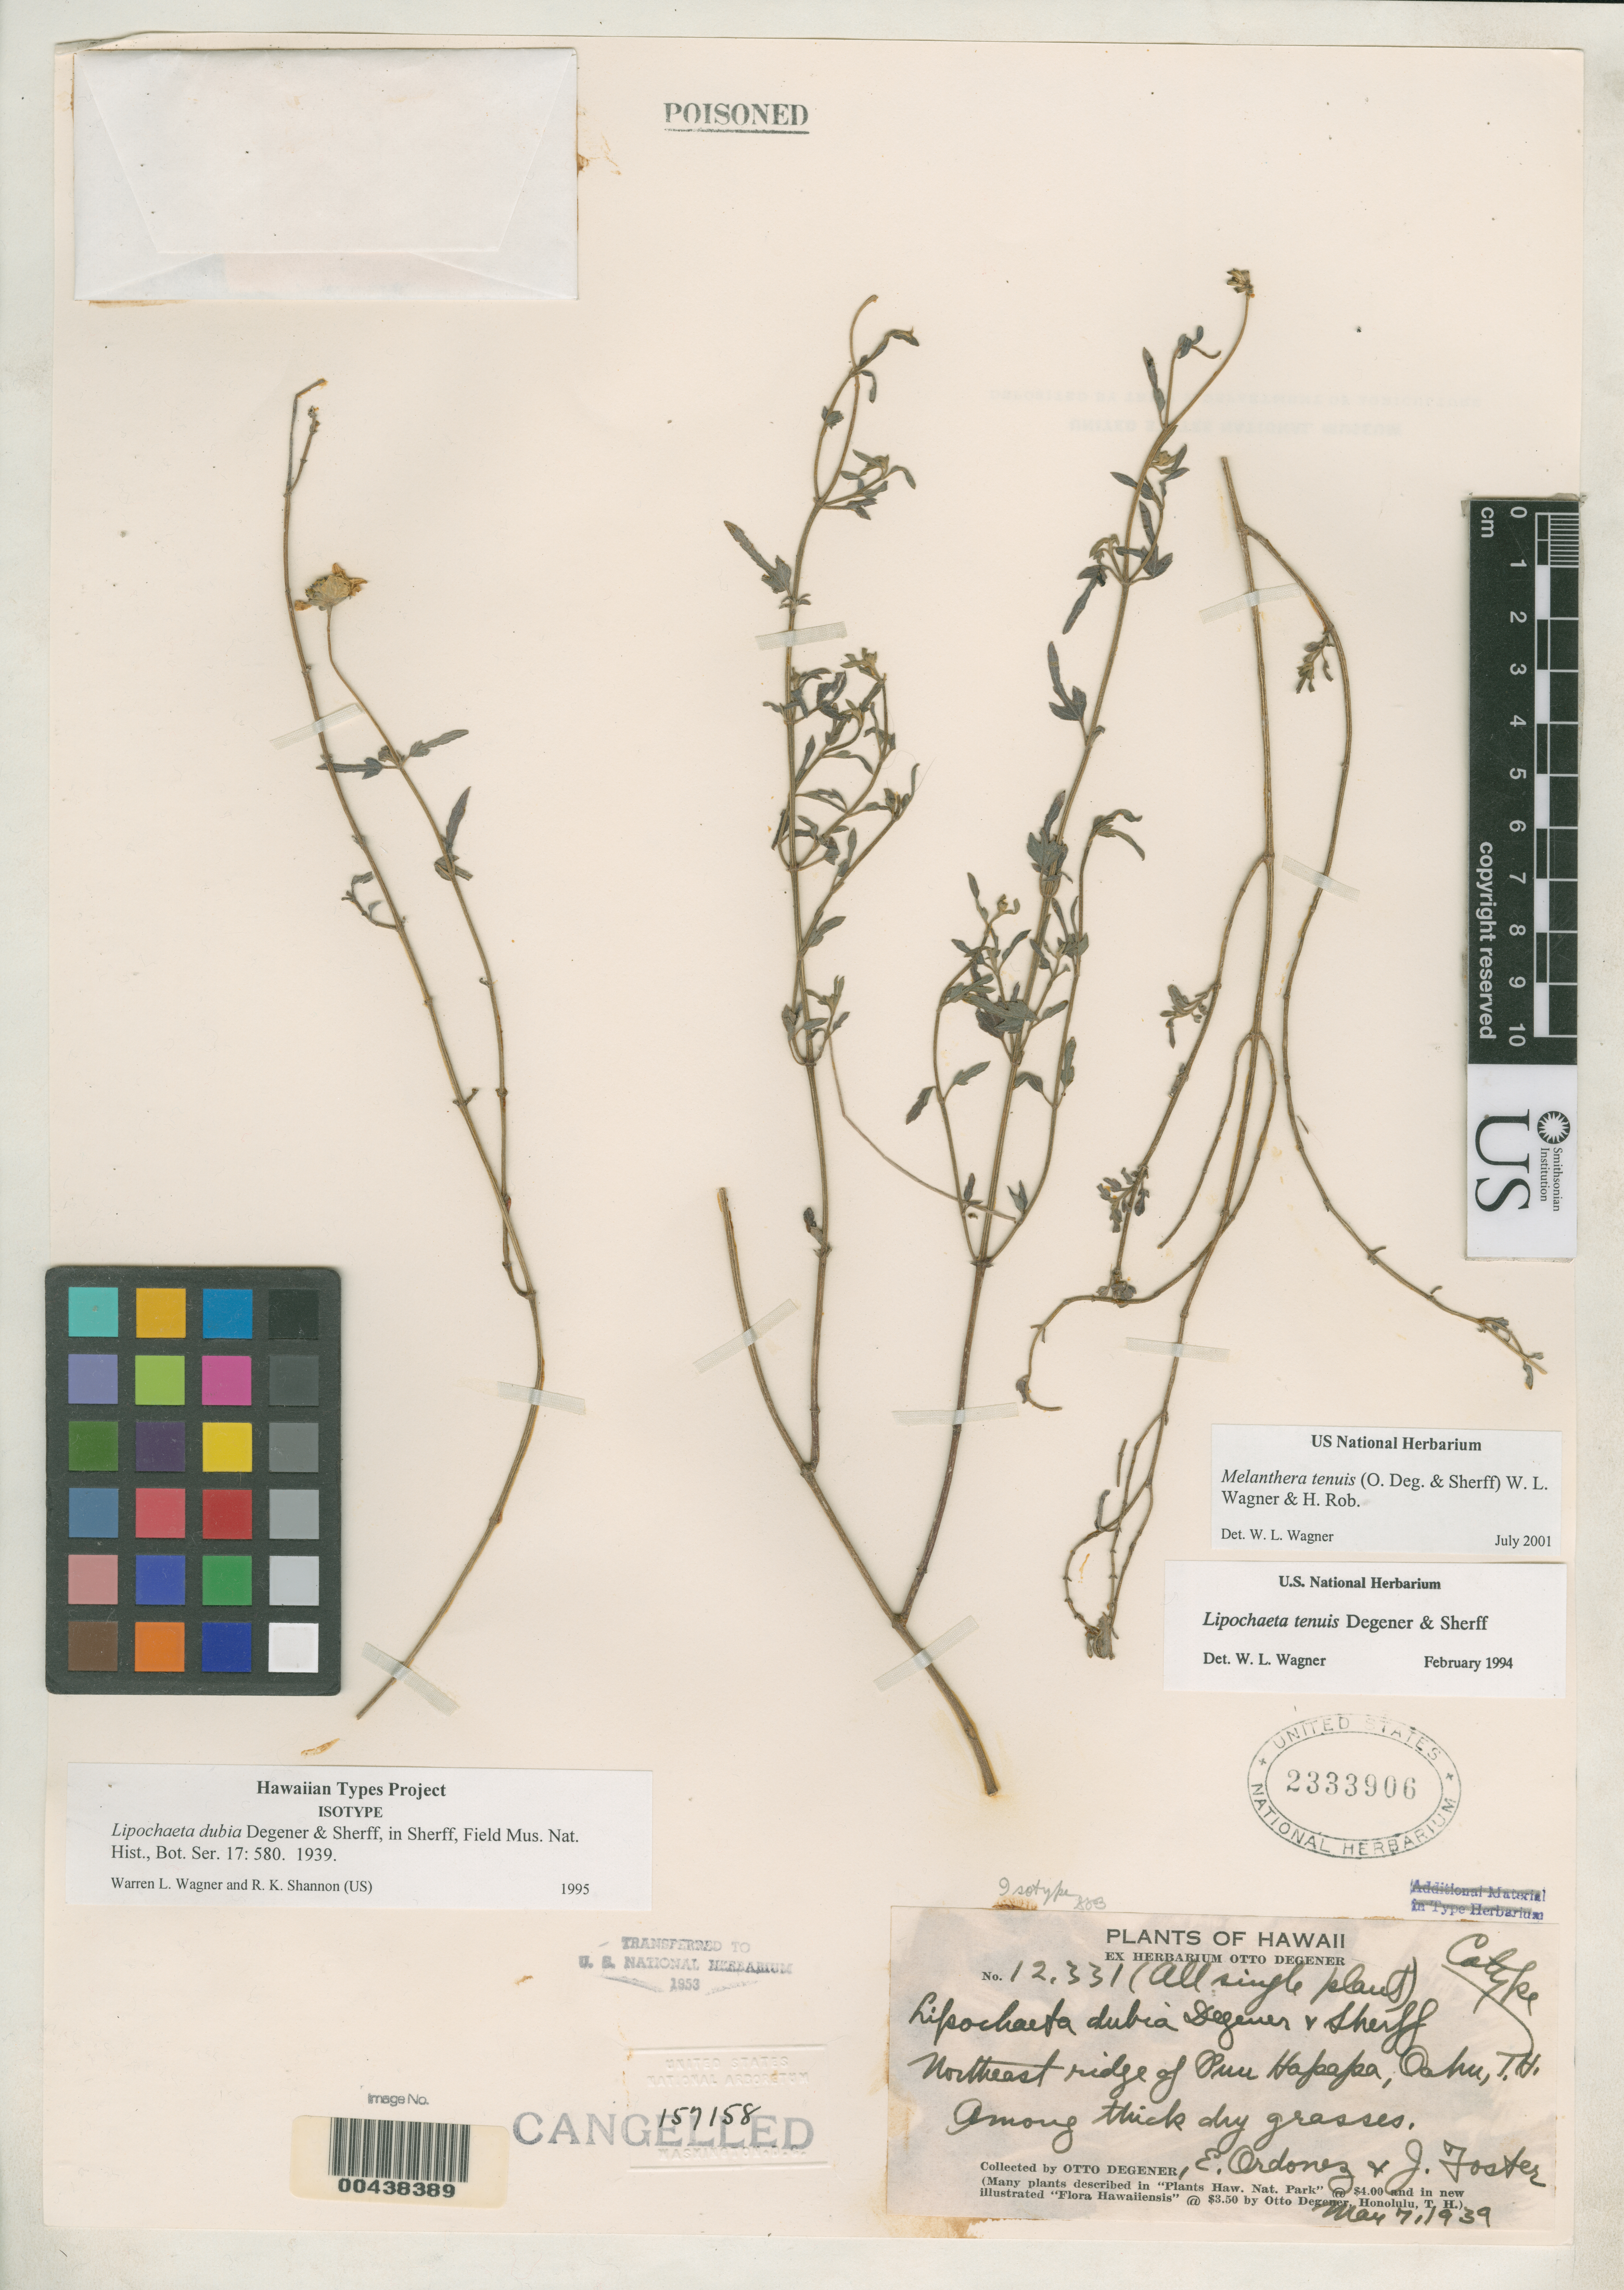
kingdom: Plantae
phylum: Tracheophyta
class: Magnoliopsida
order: Asterales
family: Asteraceae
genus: Lipochaeta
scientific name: Lipochaeta dubia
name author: O. Deg. & Sherff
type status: Isotype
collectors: O. Degener, E. Ordonez & J. Foster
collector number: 12331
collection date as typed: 07 May 1939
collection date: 1939-05-07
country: United States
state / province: Hawaii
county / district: Honolulu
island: Oahu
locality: Honolulu. Northeast ridge of Puu Hapapa.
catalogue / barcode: US 2333906